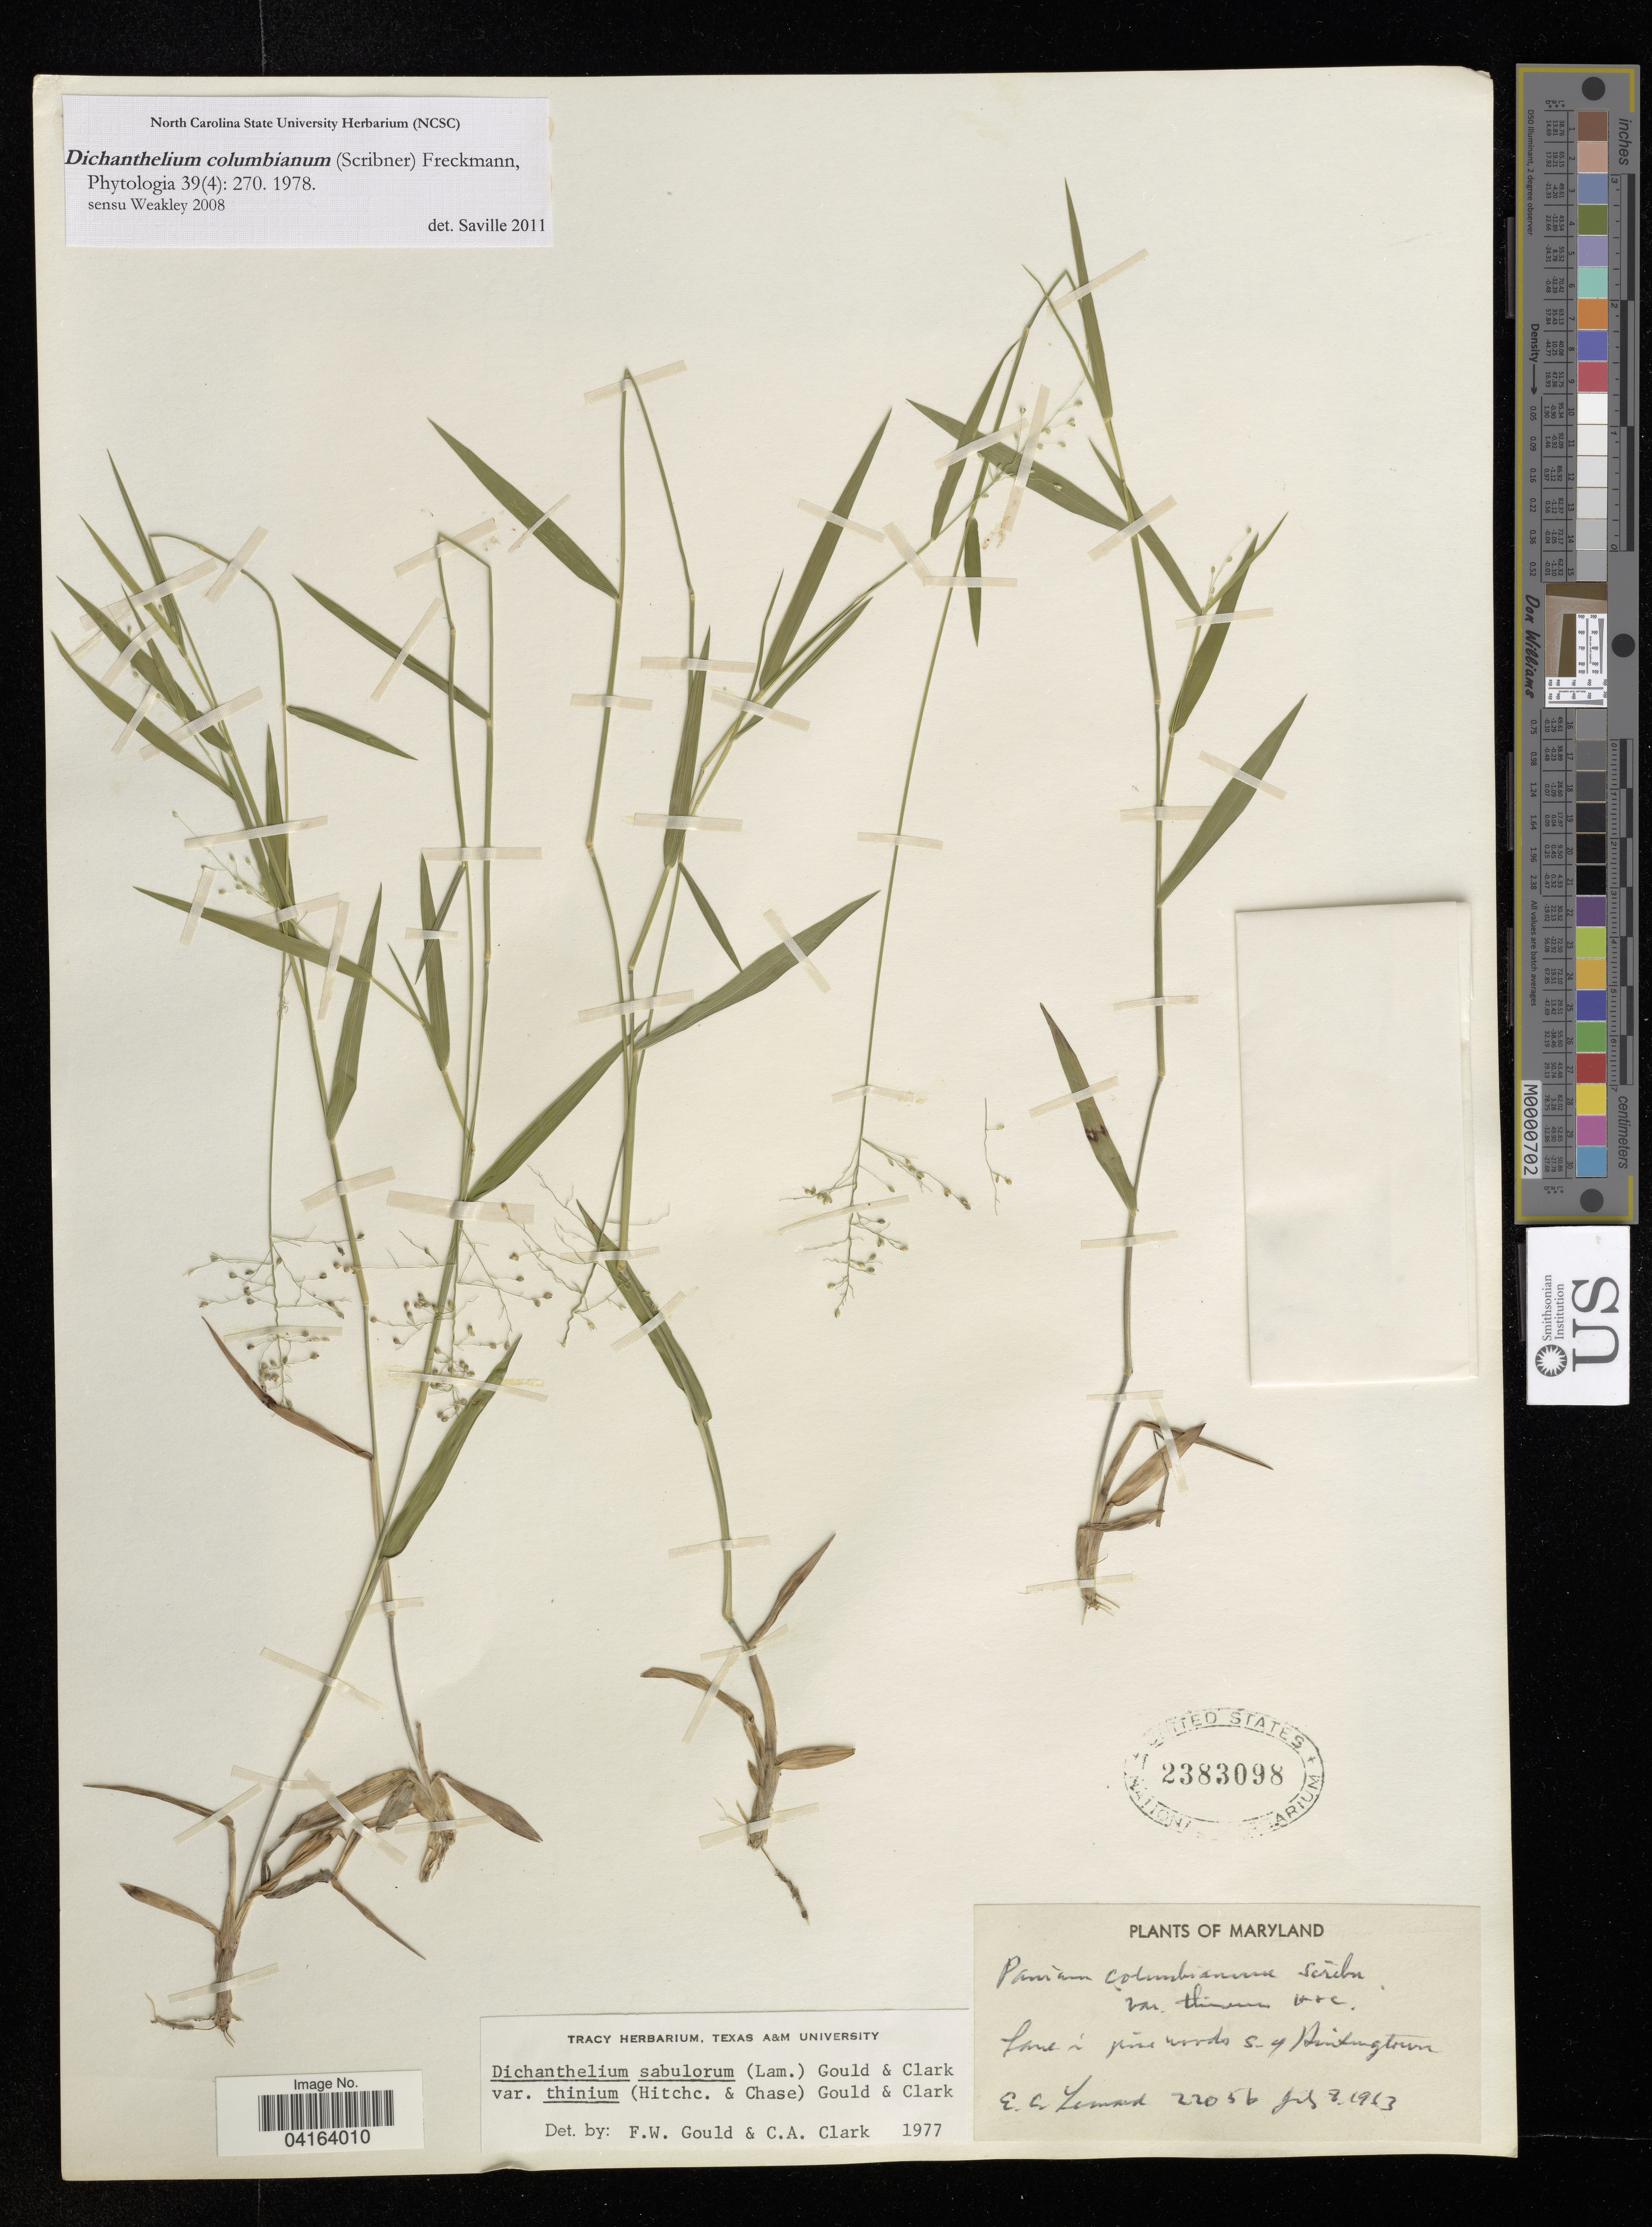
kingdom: Plantae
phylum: Tracheophyta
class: Liliopsida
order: Poales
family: Poaceae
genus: Dichanthelium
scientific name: Dichanthelium columbianum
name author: (Scribn.) Freckmann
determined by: Saville, A. C., (NCSC), North Carolina State University (UNITED STATES)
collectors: E. Leonard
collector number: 22056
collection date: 1913-07-08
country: United States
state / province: Maryland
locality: Lane in pine woods s. of Huntingtown.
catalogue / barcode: US 2383098